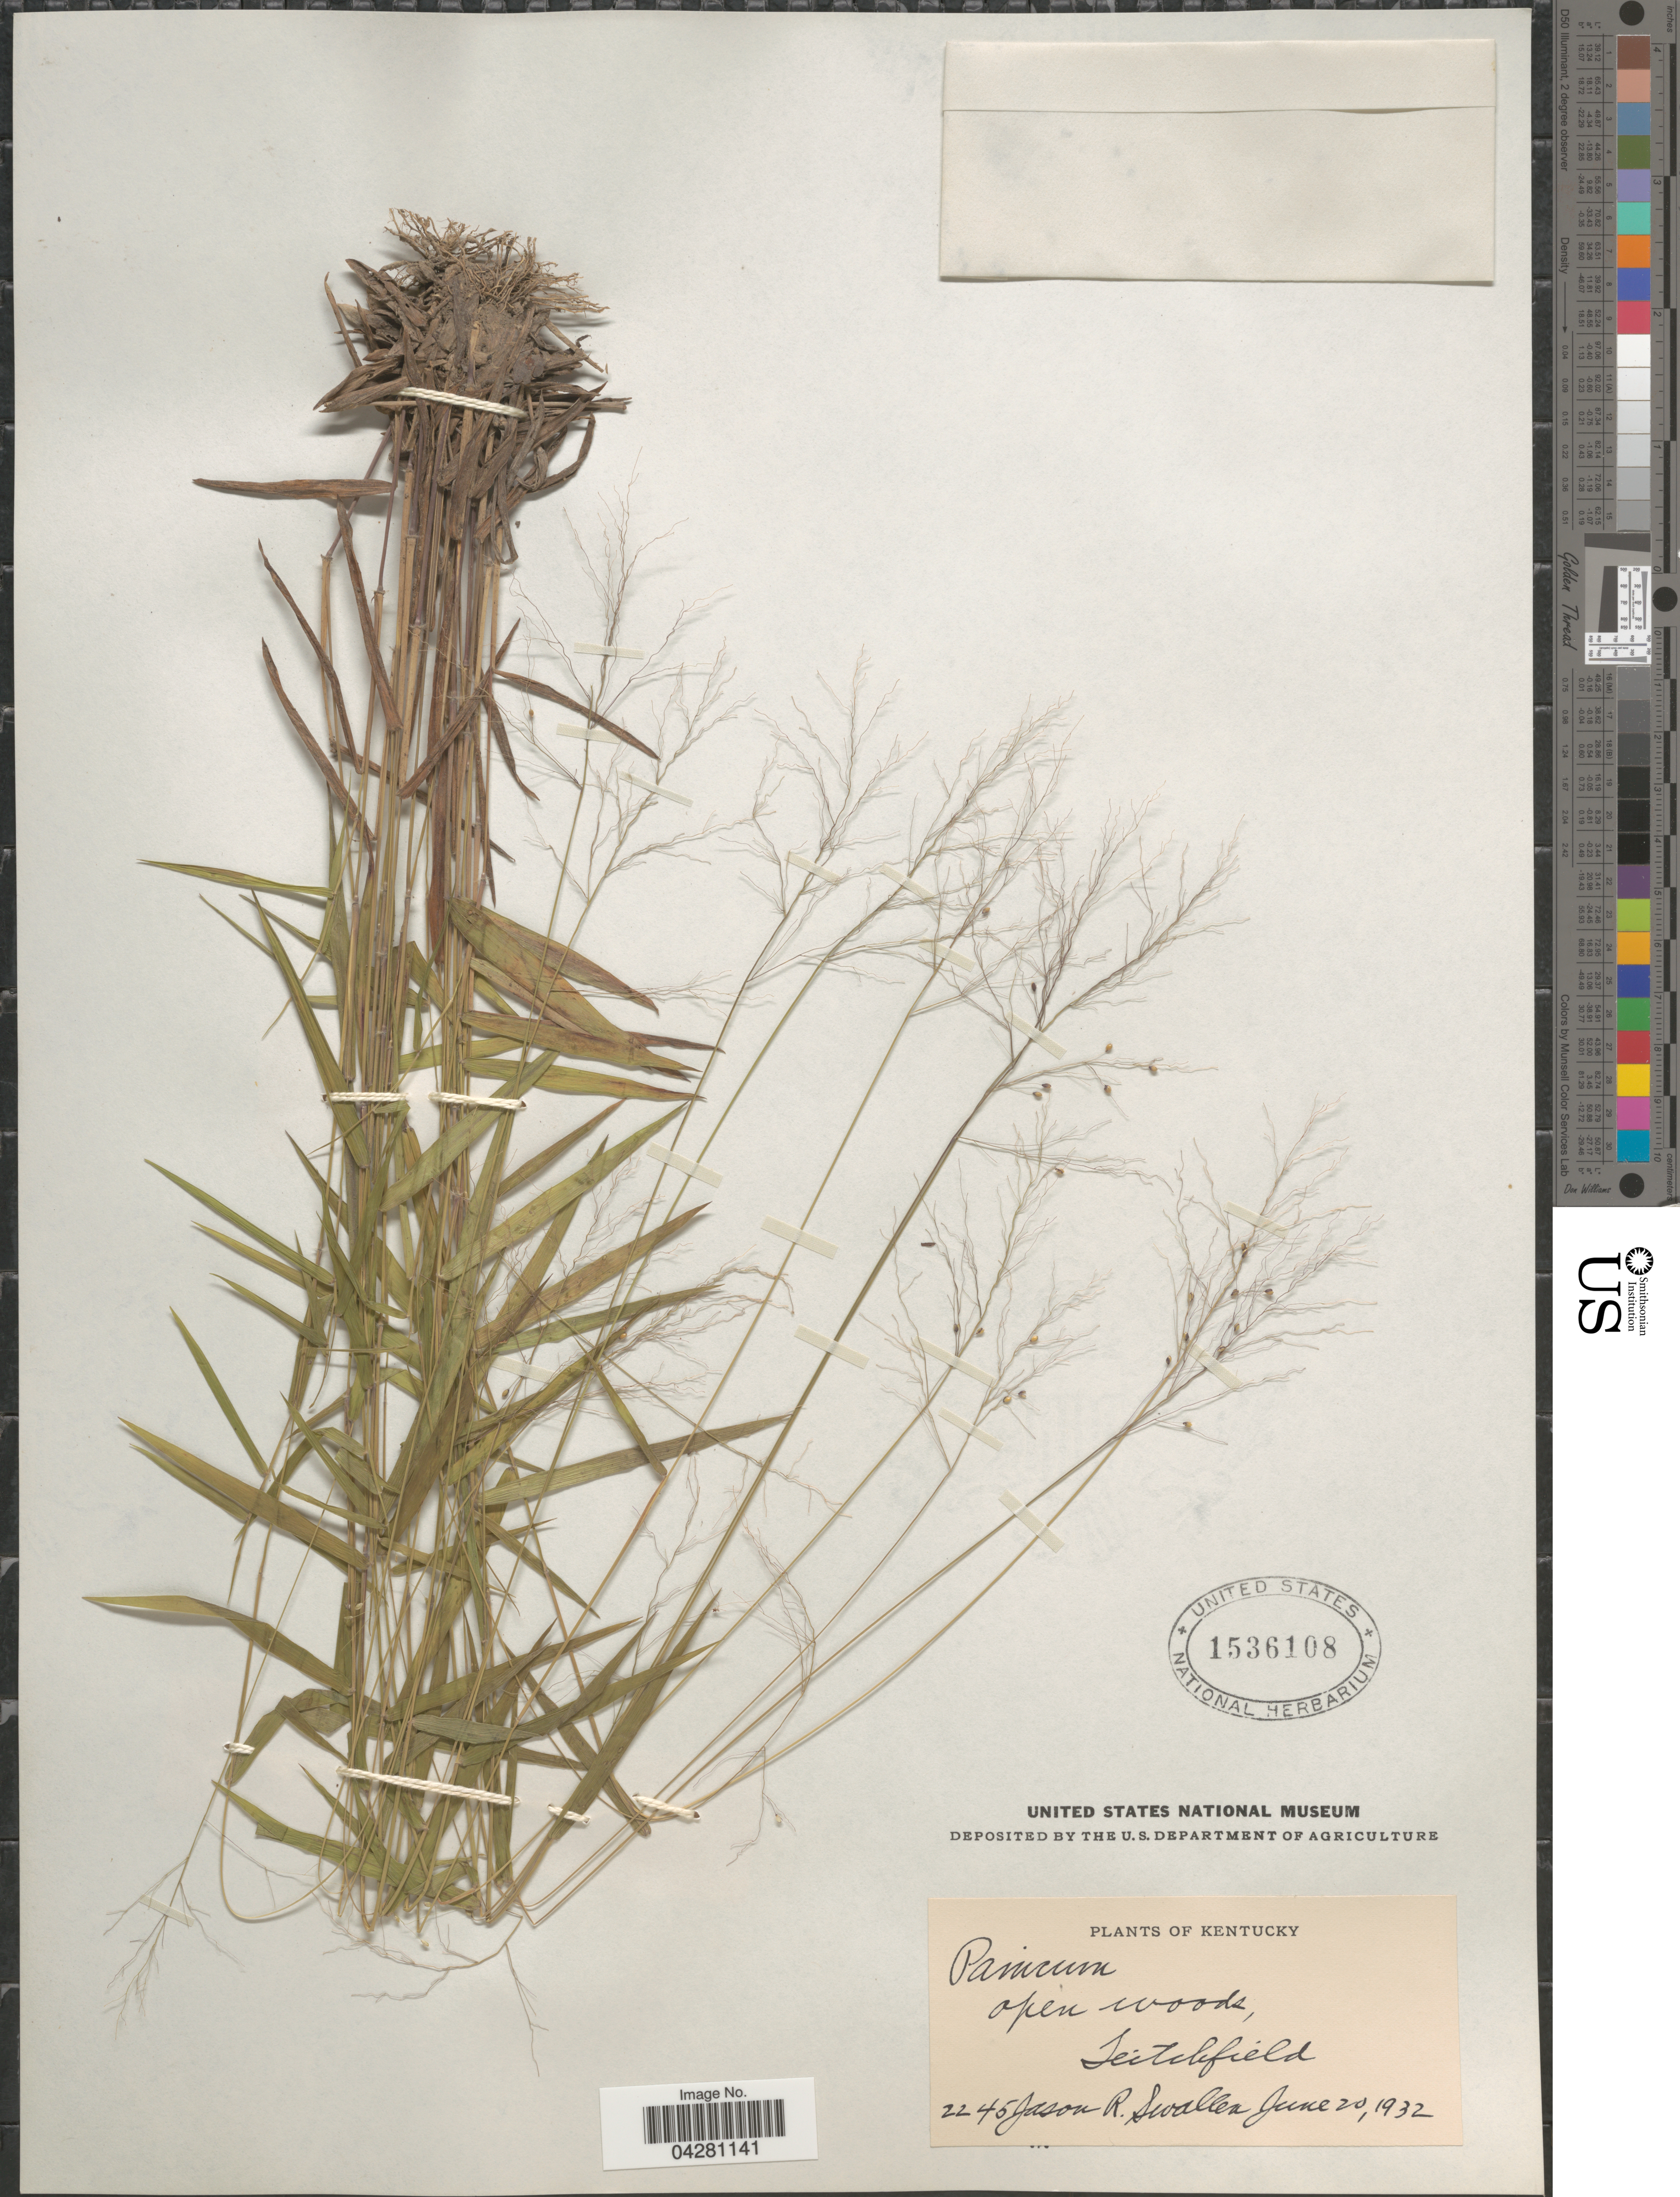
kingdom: Plantae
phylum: Tracheophyta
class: Liliopsida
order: Poales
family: Poaceae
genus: Dichanthelium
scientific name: Dichanthelium dichotomum var. dichotomum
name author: (L.) Gould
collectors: J. R. Swallen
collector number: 2245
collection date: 1932-06-20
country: United States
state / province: Kentucky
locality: Open woods, Leitchfield.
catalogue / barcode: US 1536108